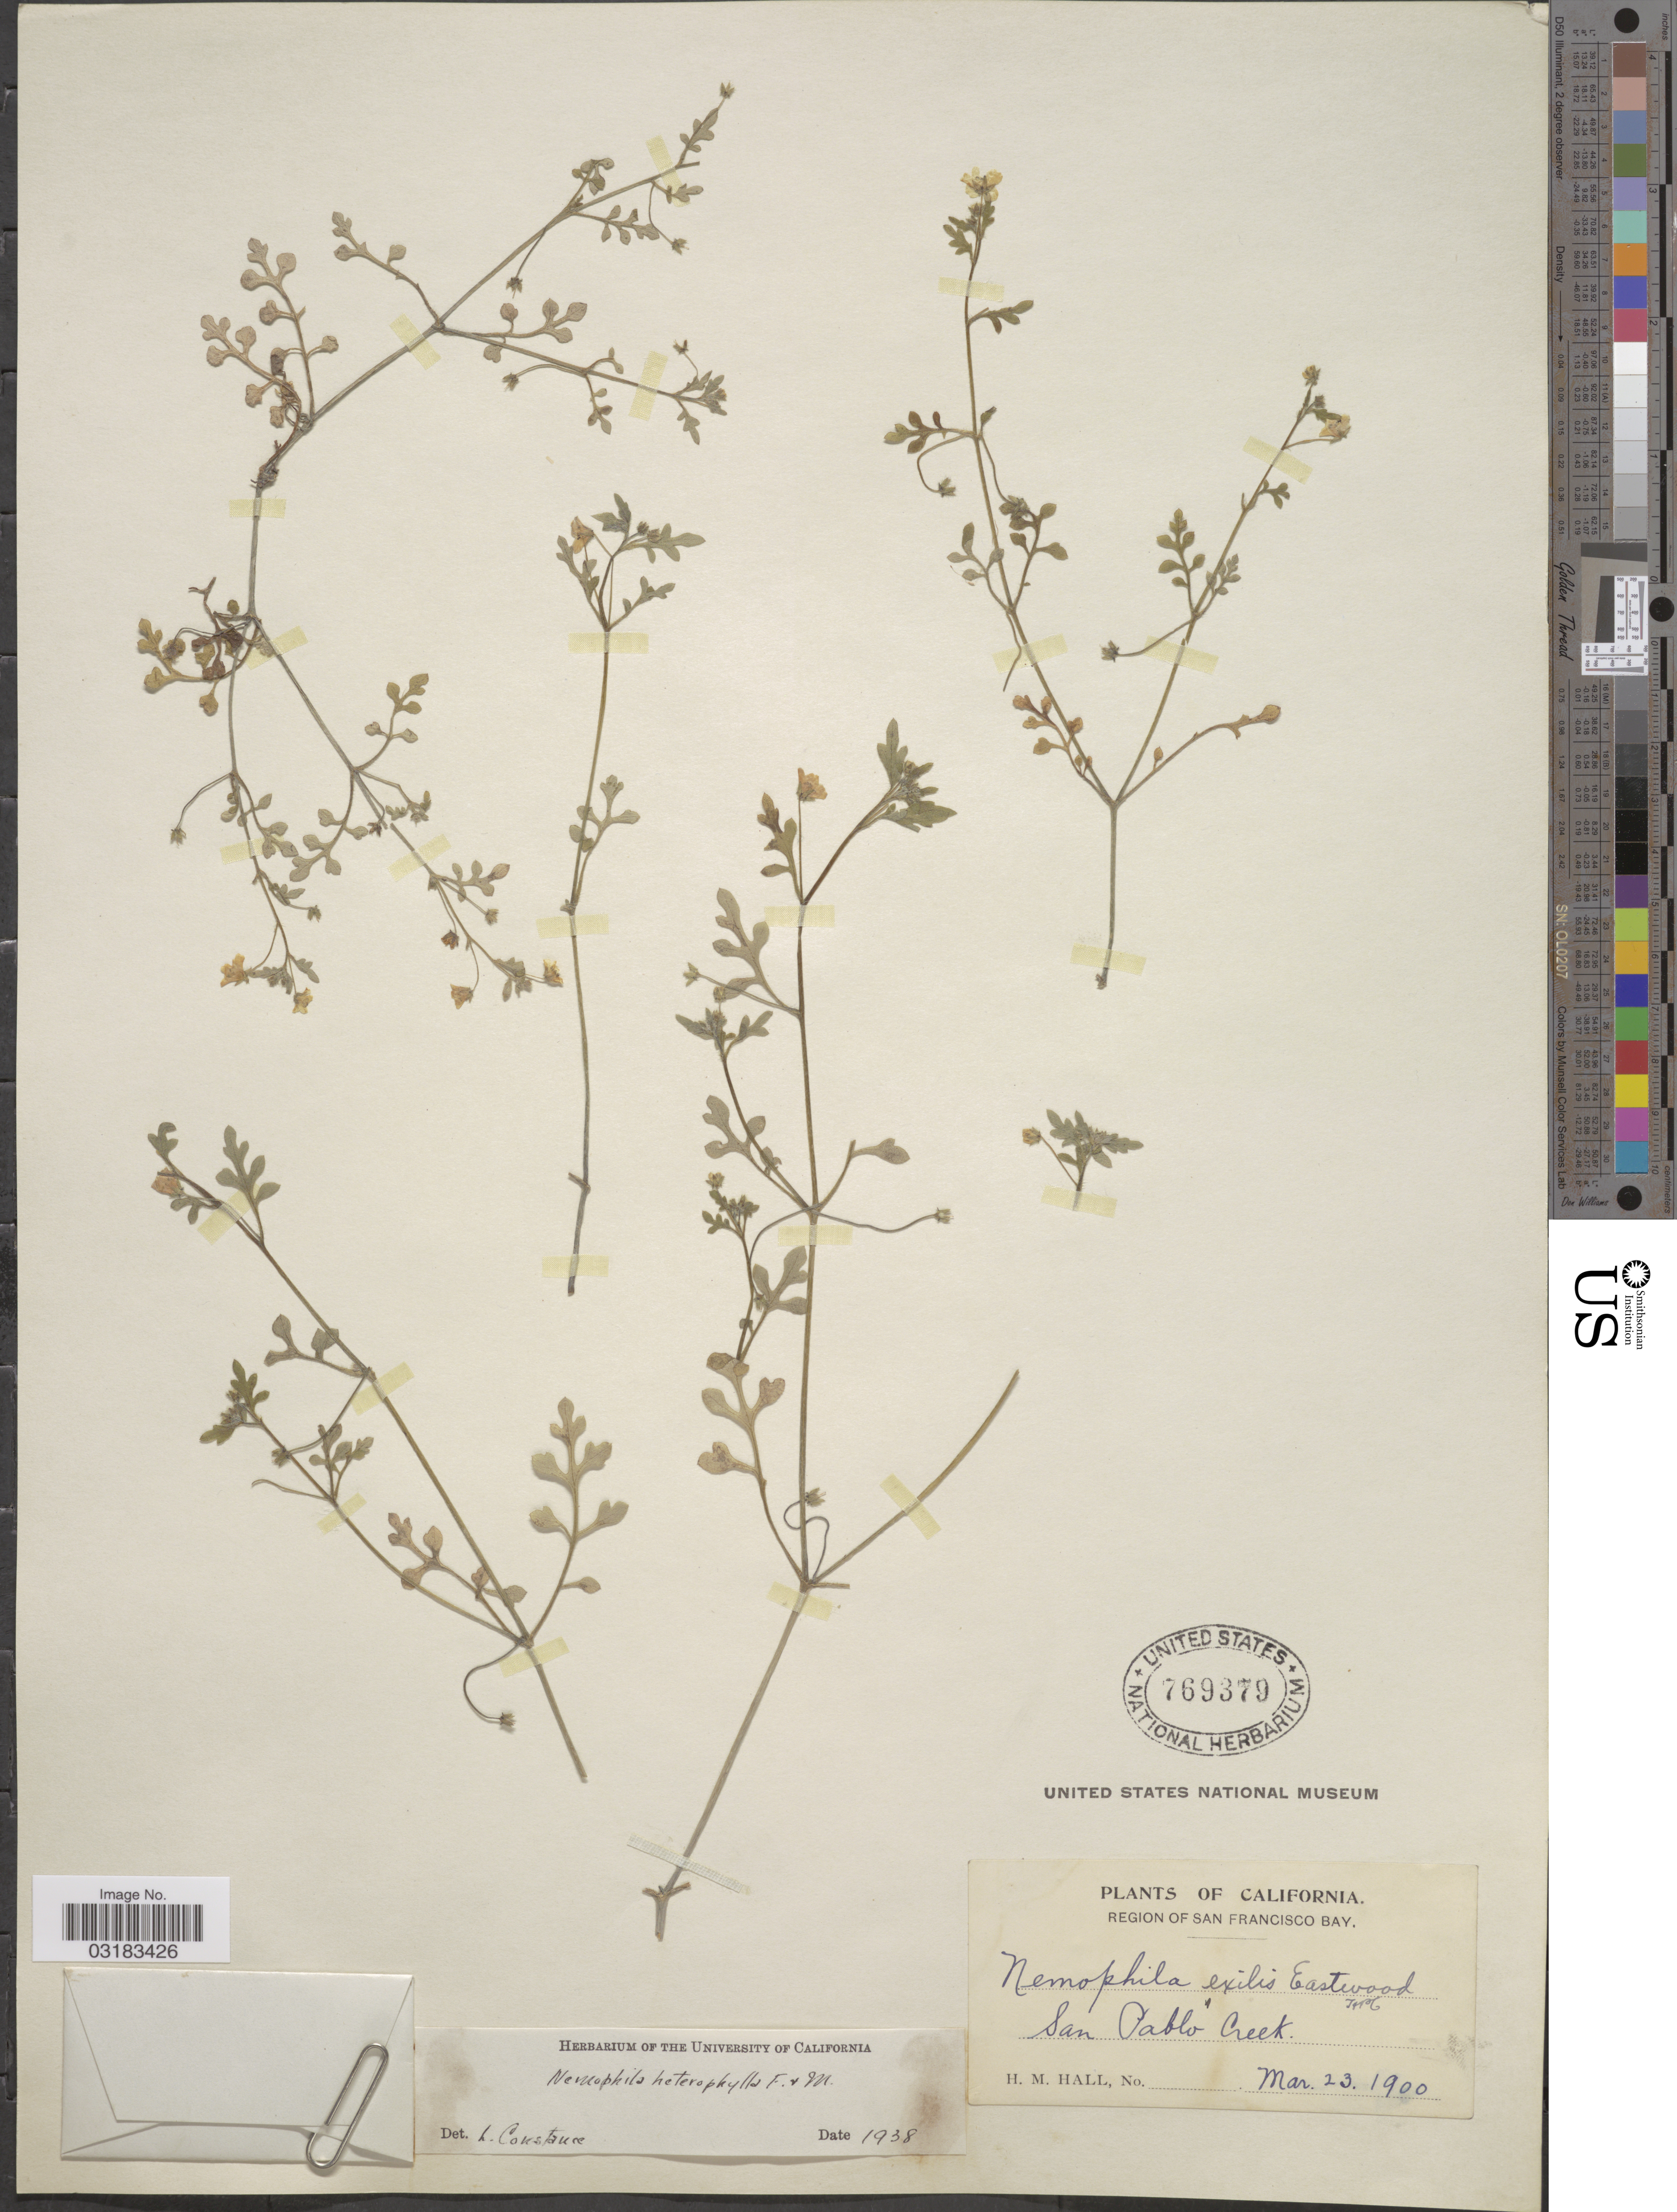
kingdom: Plantae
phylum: Tracheophyta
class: Magnoliopsida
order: Boraginales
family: Hydrophyllaceae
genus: Nemophila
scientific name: Nemophila heterophylla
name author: Fisch. & C.A. Mey.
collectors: H. M. Hall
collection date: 1900-03-23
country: United States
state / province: California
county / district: San Francisco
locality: Region of San Francisco Bay. San Pablo Creek.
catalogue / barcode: US 769379